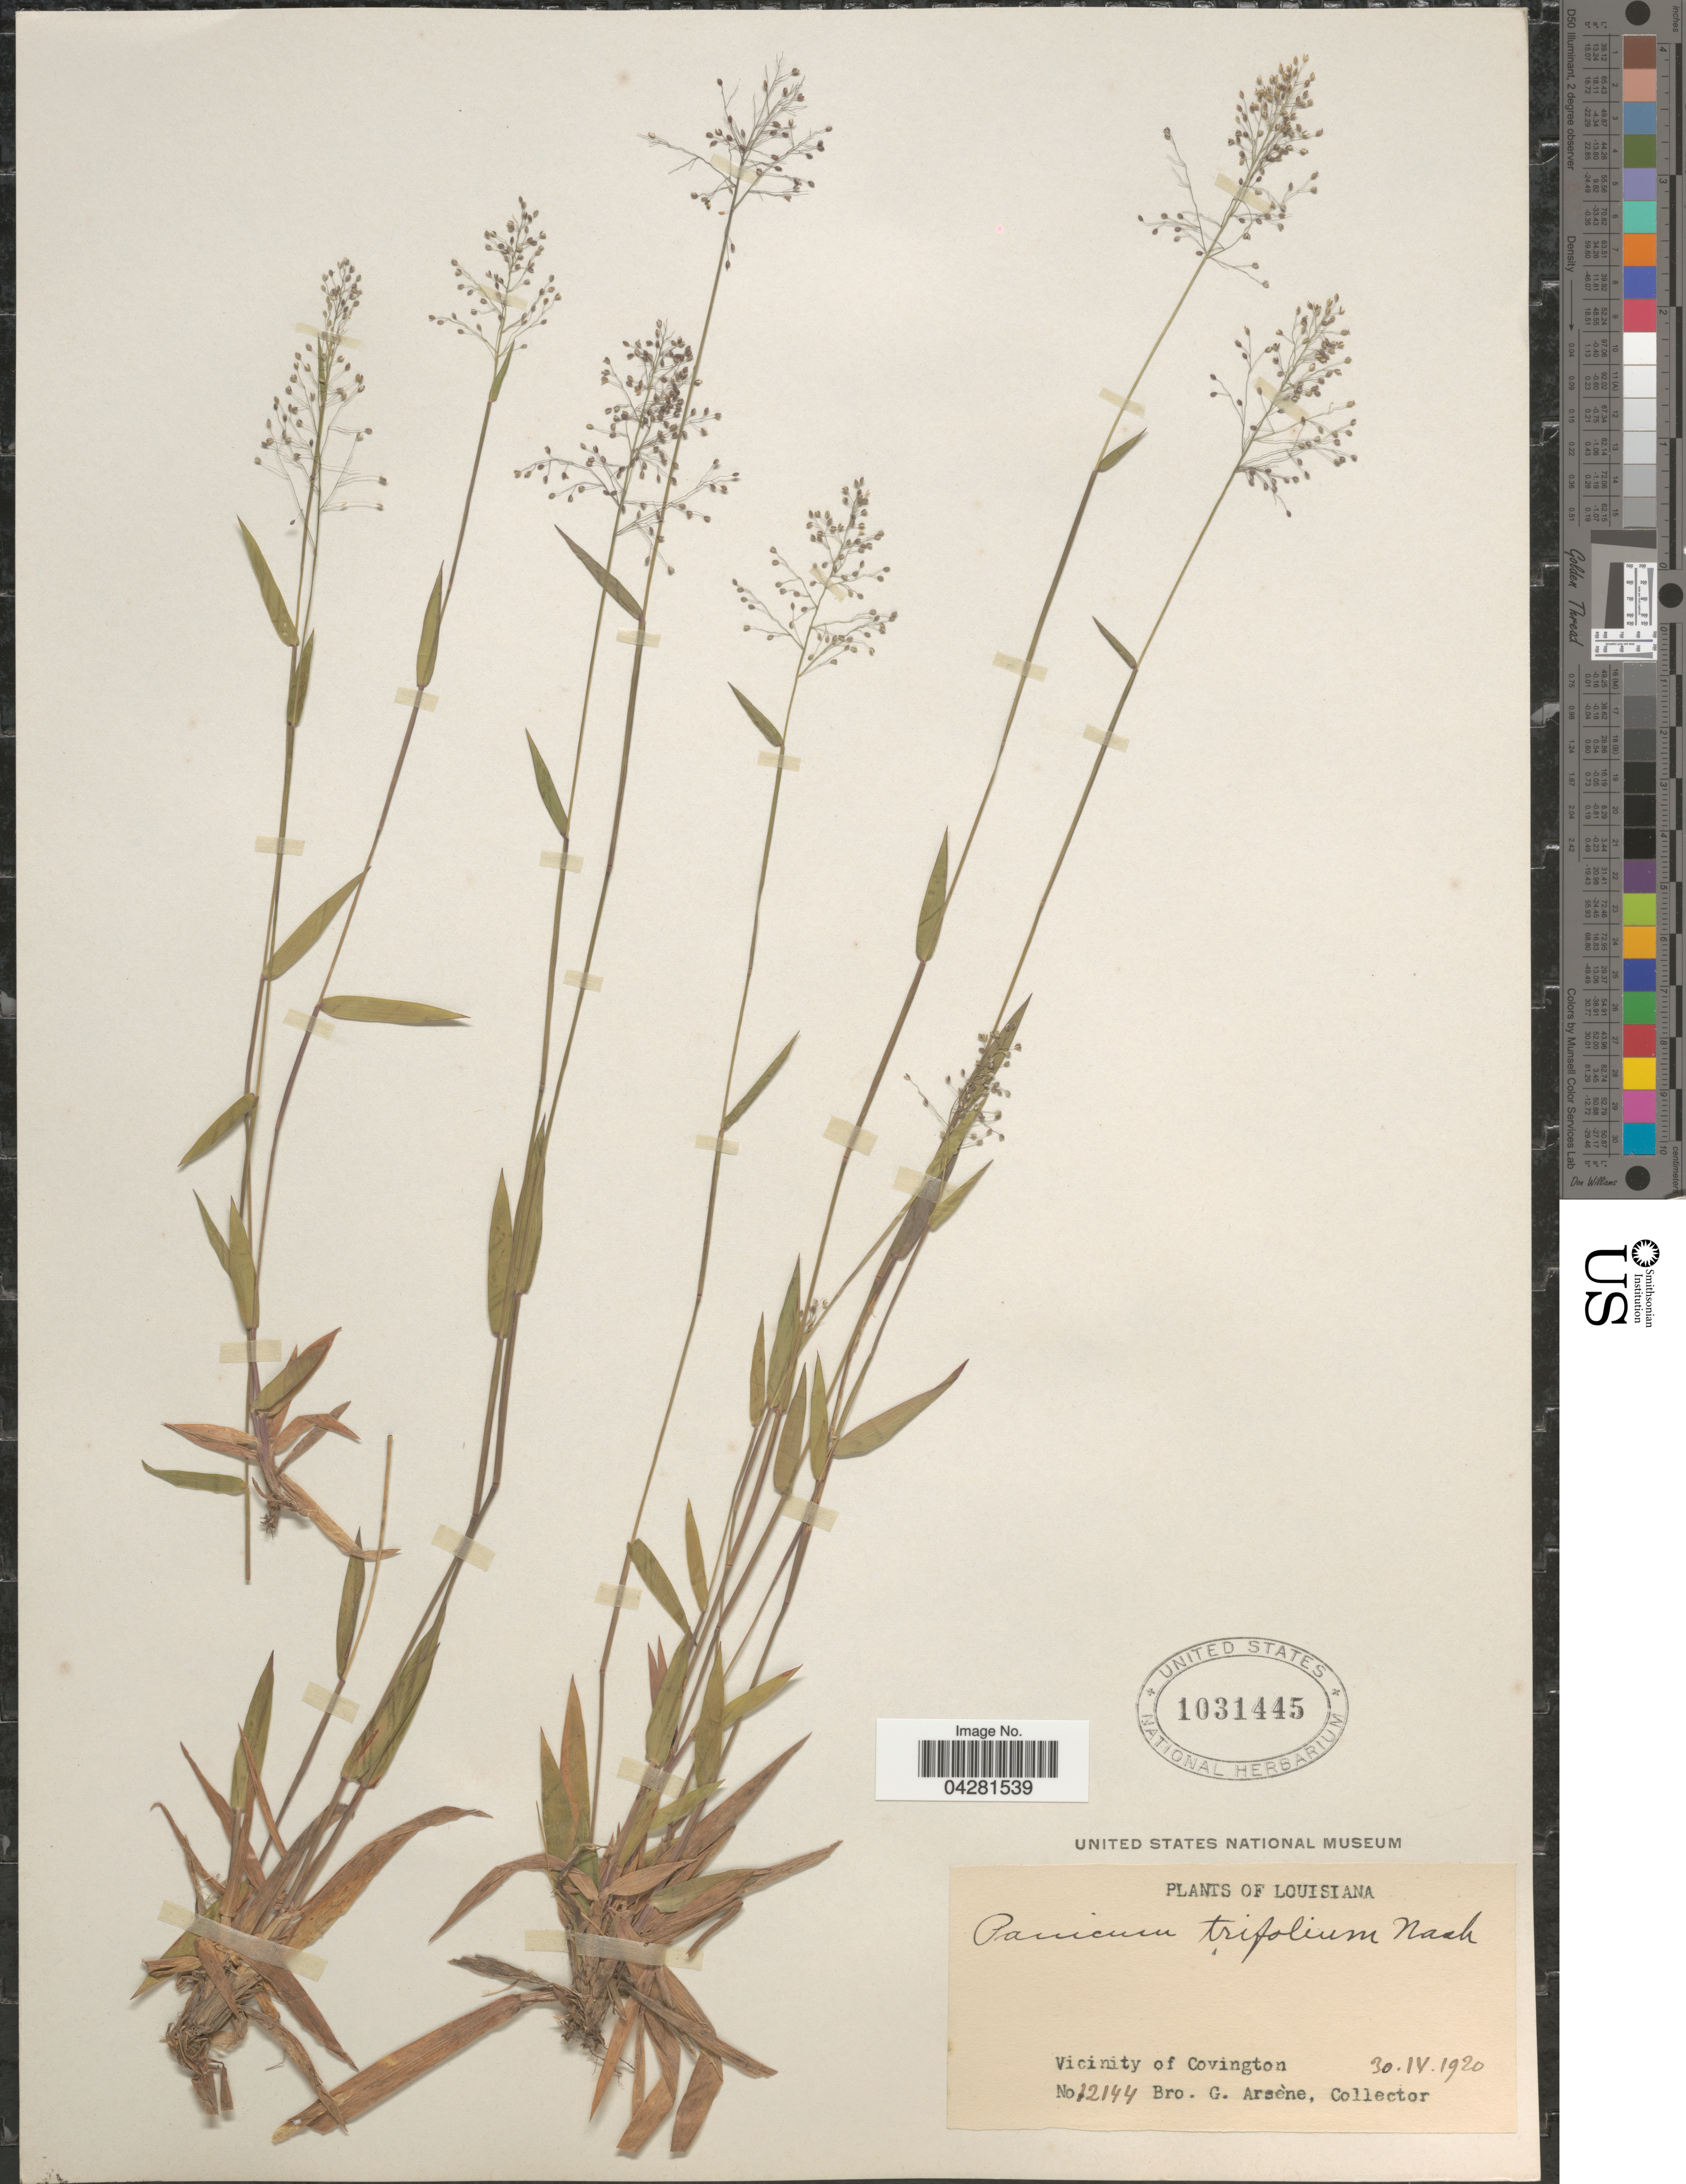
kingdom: Plantae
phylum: Tracheophyta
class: Liliopsida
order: Poales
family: Poaceae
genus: Dichanthelium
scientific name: Dichanthelium dichotomum var. unciphyllum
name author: (Trin.) Davidse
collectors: Bro. G. Arsène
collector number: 12144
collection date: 1920-04-30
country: United States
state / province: Louisiana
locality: Vicinity of Covington.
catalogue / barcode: US 1031445